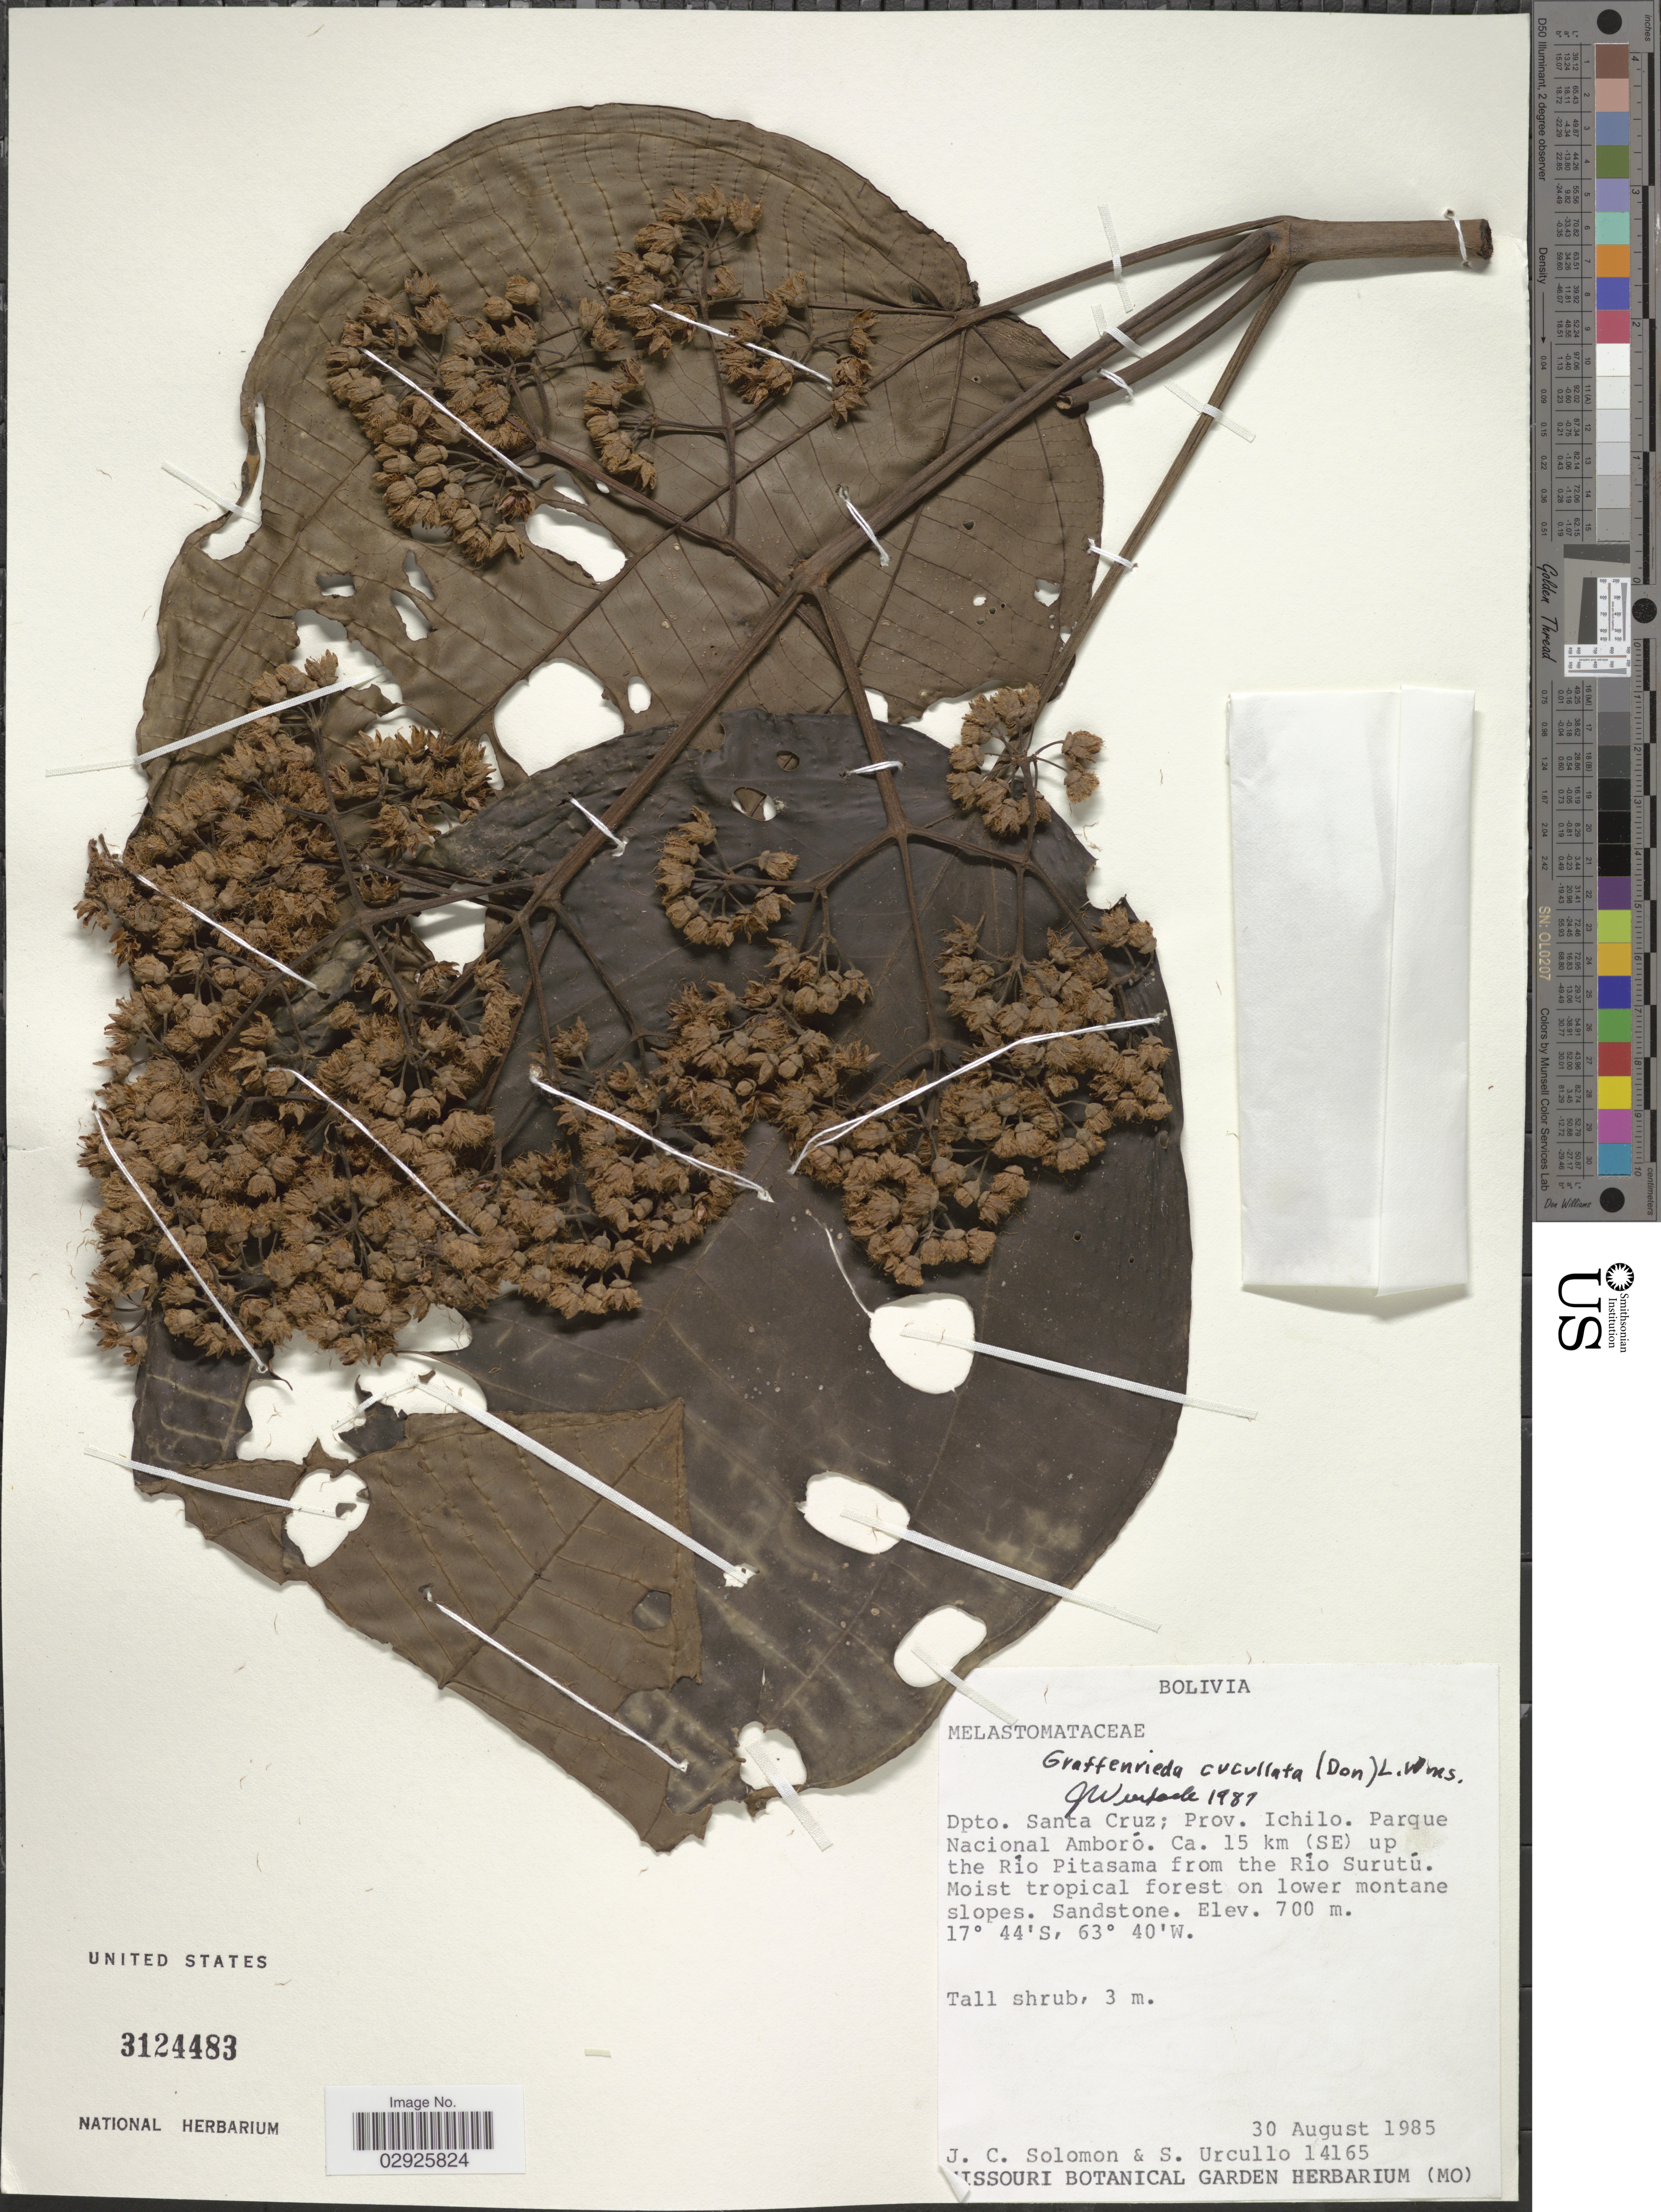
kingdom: Plantae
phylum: Tracheophyta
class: Magnoliopsida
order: Myrtales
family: Melastomataceae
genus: Graffenrieda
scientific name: Graffenrieda cucullata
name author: (Triana) L.O. Williams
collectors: J. C. Solomon & S. Urcullo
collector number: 14165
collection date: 1985-08-30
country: Bolivia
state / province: Santa Cruz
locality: Dpto. Santa Cruz; Prov. Ichilo. Parque Nacional Amboró. Ca. 15 km (SE) up the Río Pitasama from the Río Surutú.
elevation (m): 700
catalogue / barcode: US 3124483